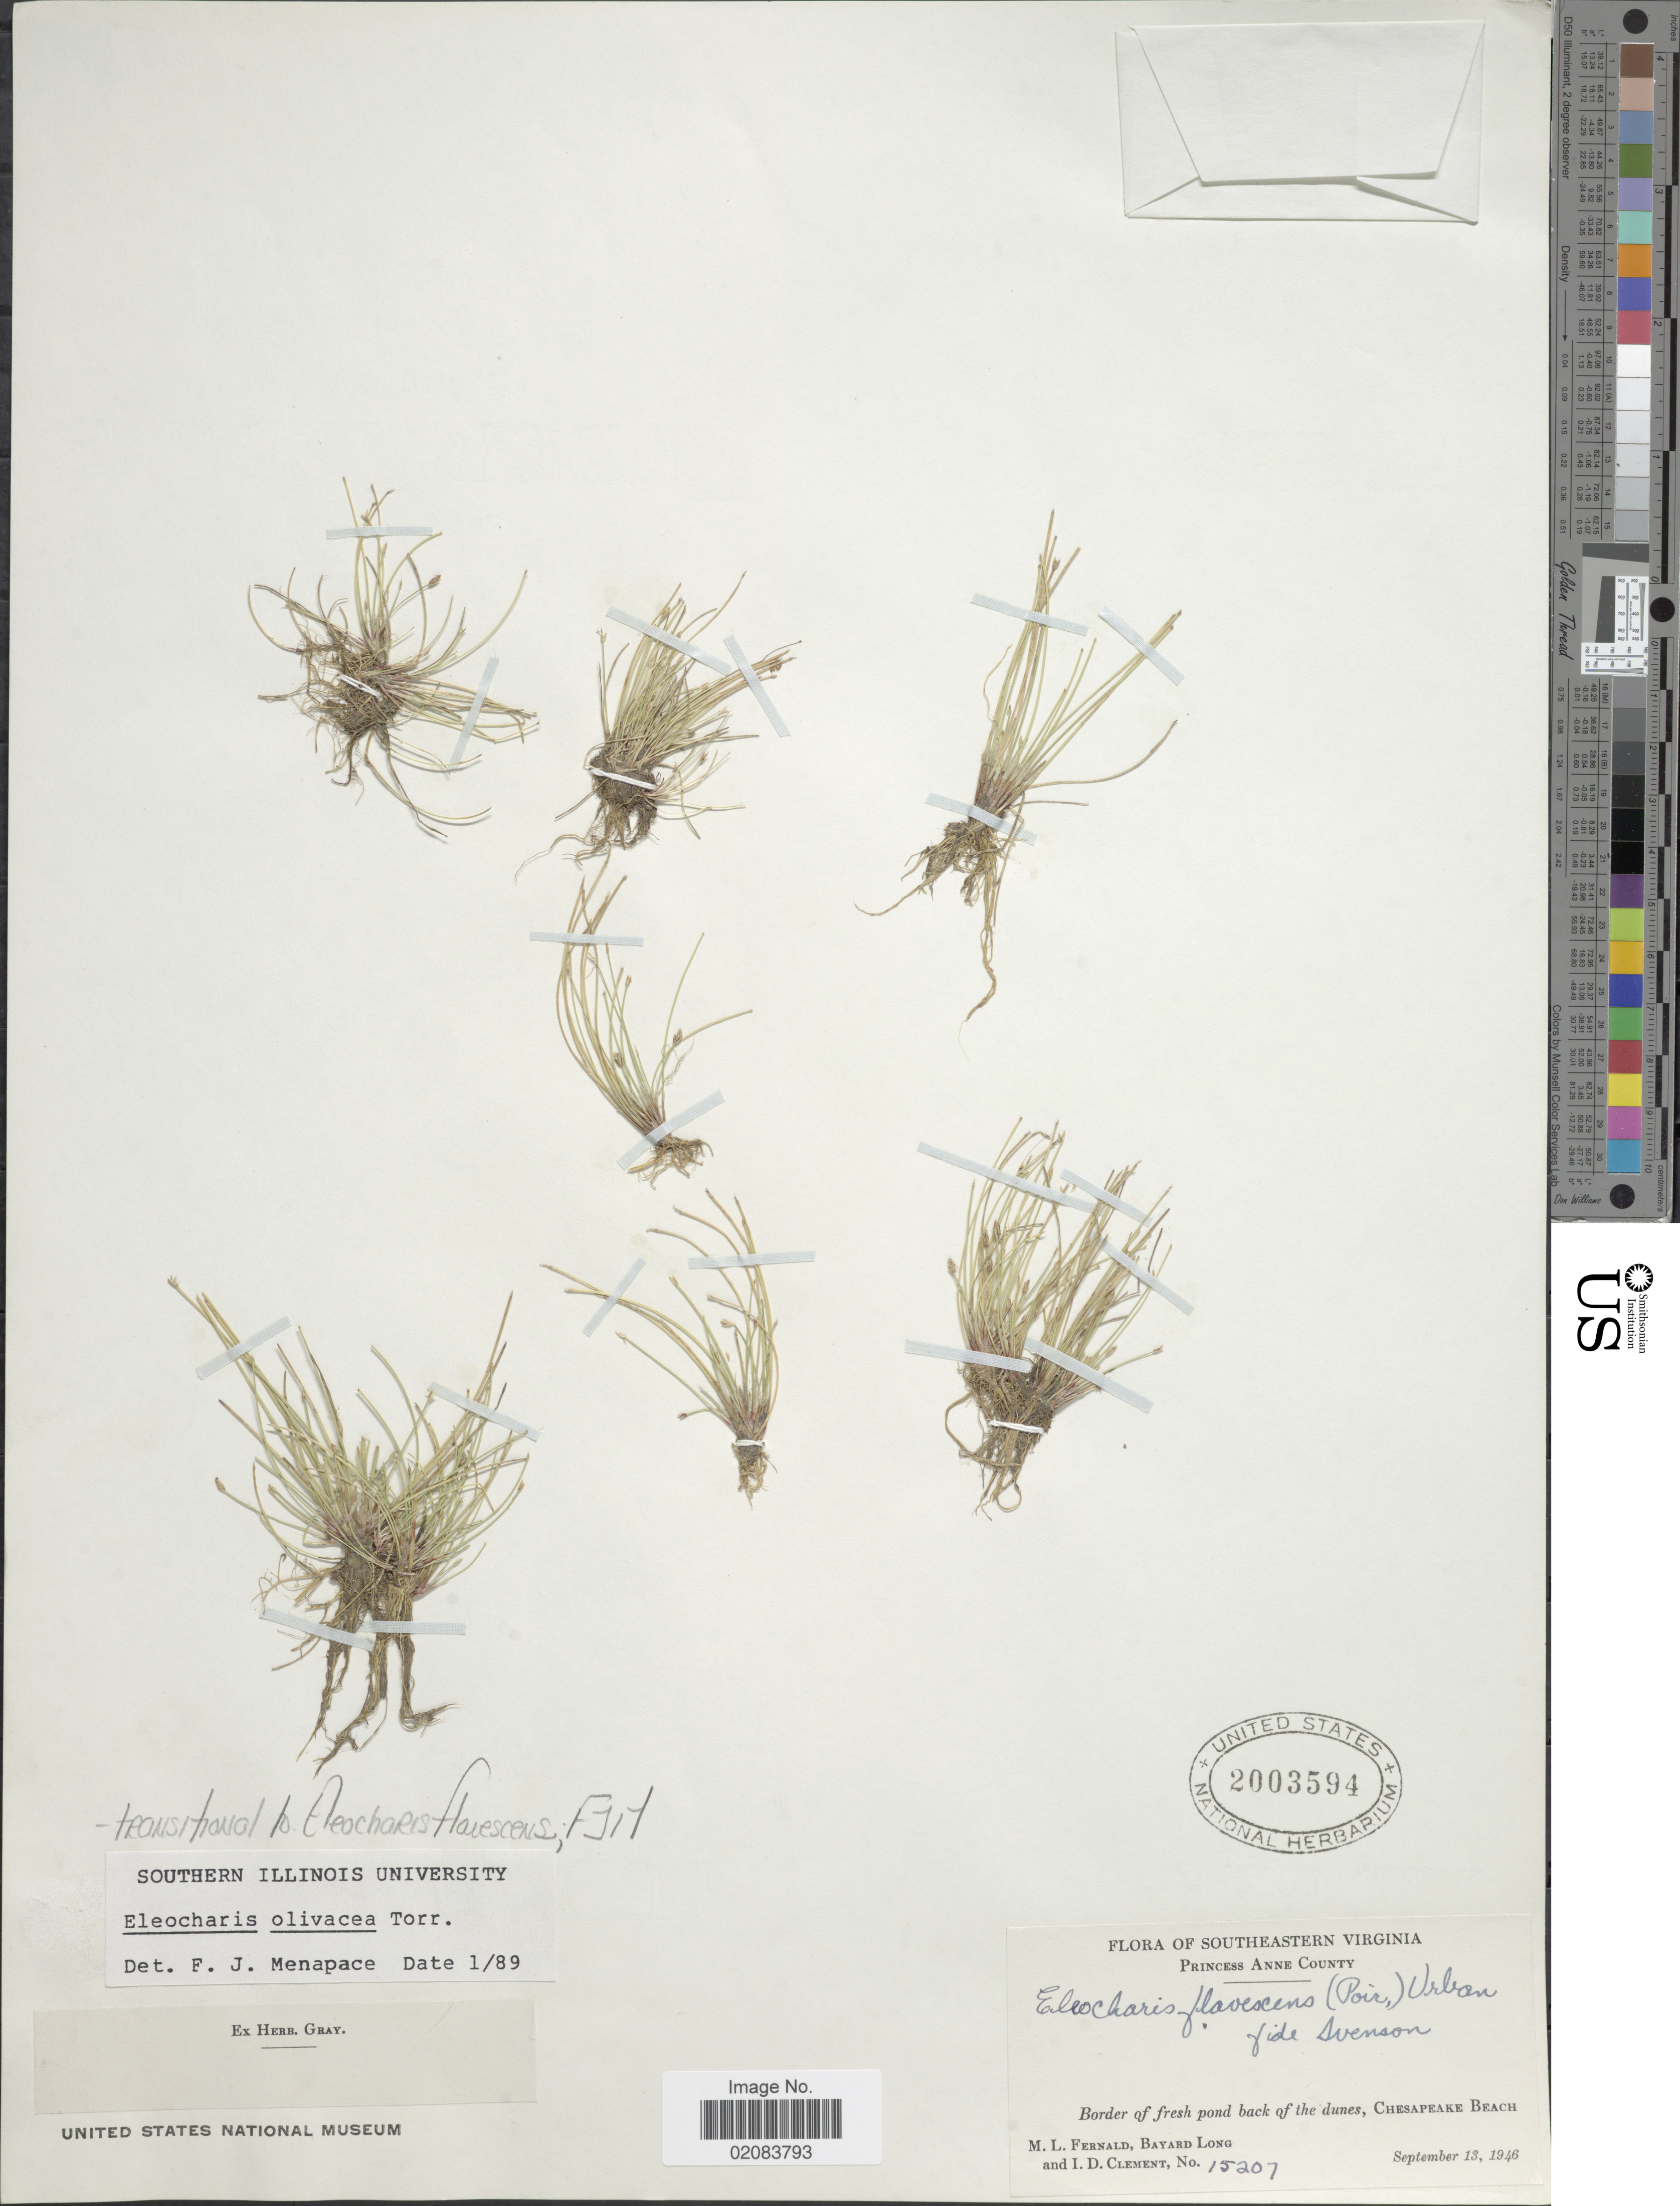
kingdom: Plantae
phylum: Tracheophyta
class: Liliopsida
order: Poales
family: Cyperaceae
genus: Eleocharis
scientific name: Eleocharis olivacea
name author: Torr.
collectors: M. L. Fernald, B. Long & I. Clement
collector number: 15207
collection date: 1946-09-13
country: United States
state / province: Virginia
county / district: City of Virginia Beach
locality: Southeastern Virginia. Princess Anne County, Chesapeake Beach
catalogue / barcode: US 2003594